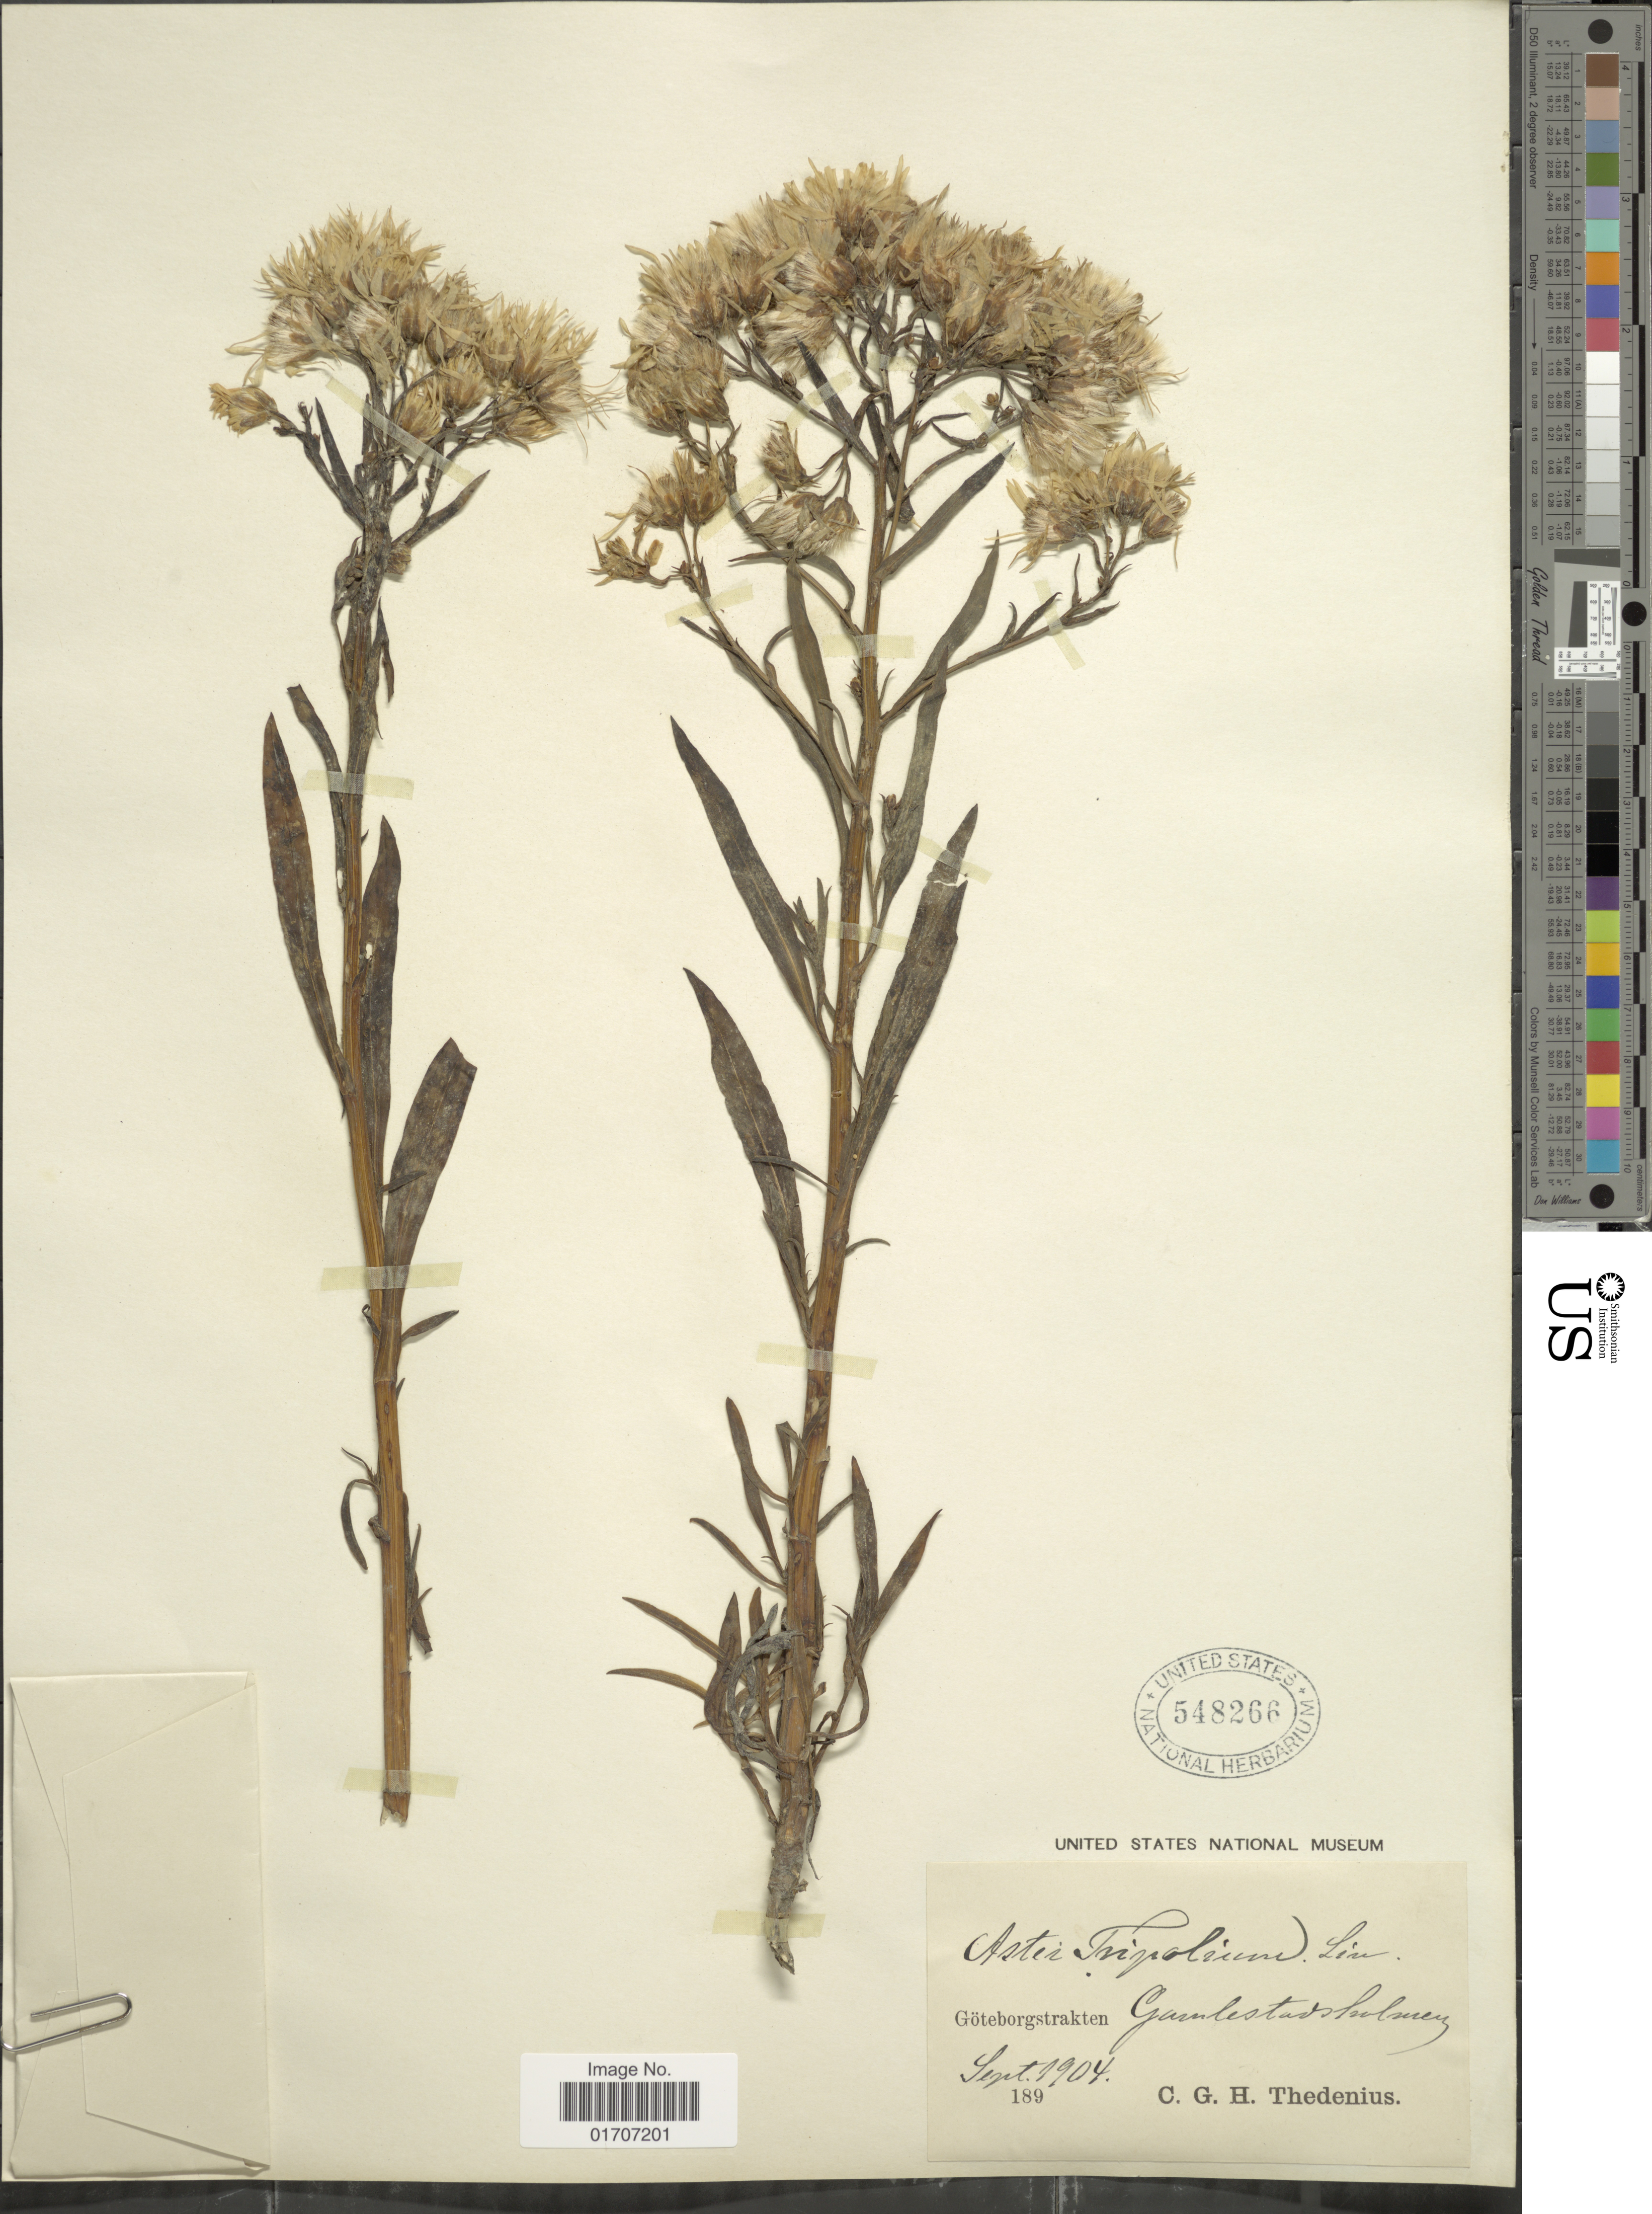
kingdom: Plantae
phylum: Tracheophyta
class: Magnoliopsida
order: Asterales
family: Asteraceae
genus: Tripolium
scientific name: Tripolium pannonicum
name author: (Jacq.) Dobrocz.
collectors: C. Thedenius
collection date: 1904-09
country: Sweden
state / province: Västra Götaland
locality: Goteborgstrakten, Garmlestad [illegible text]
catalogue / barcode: US 548266